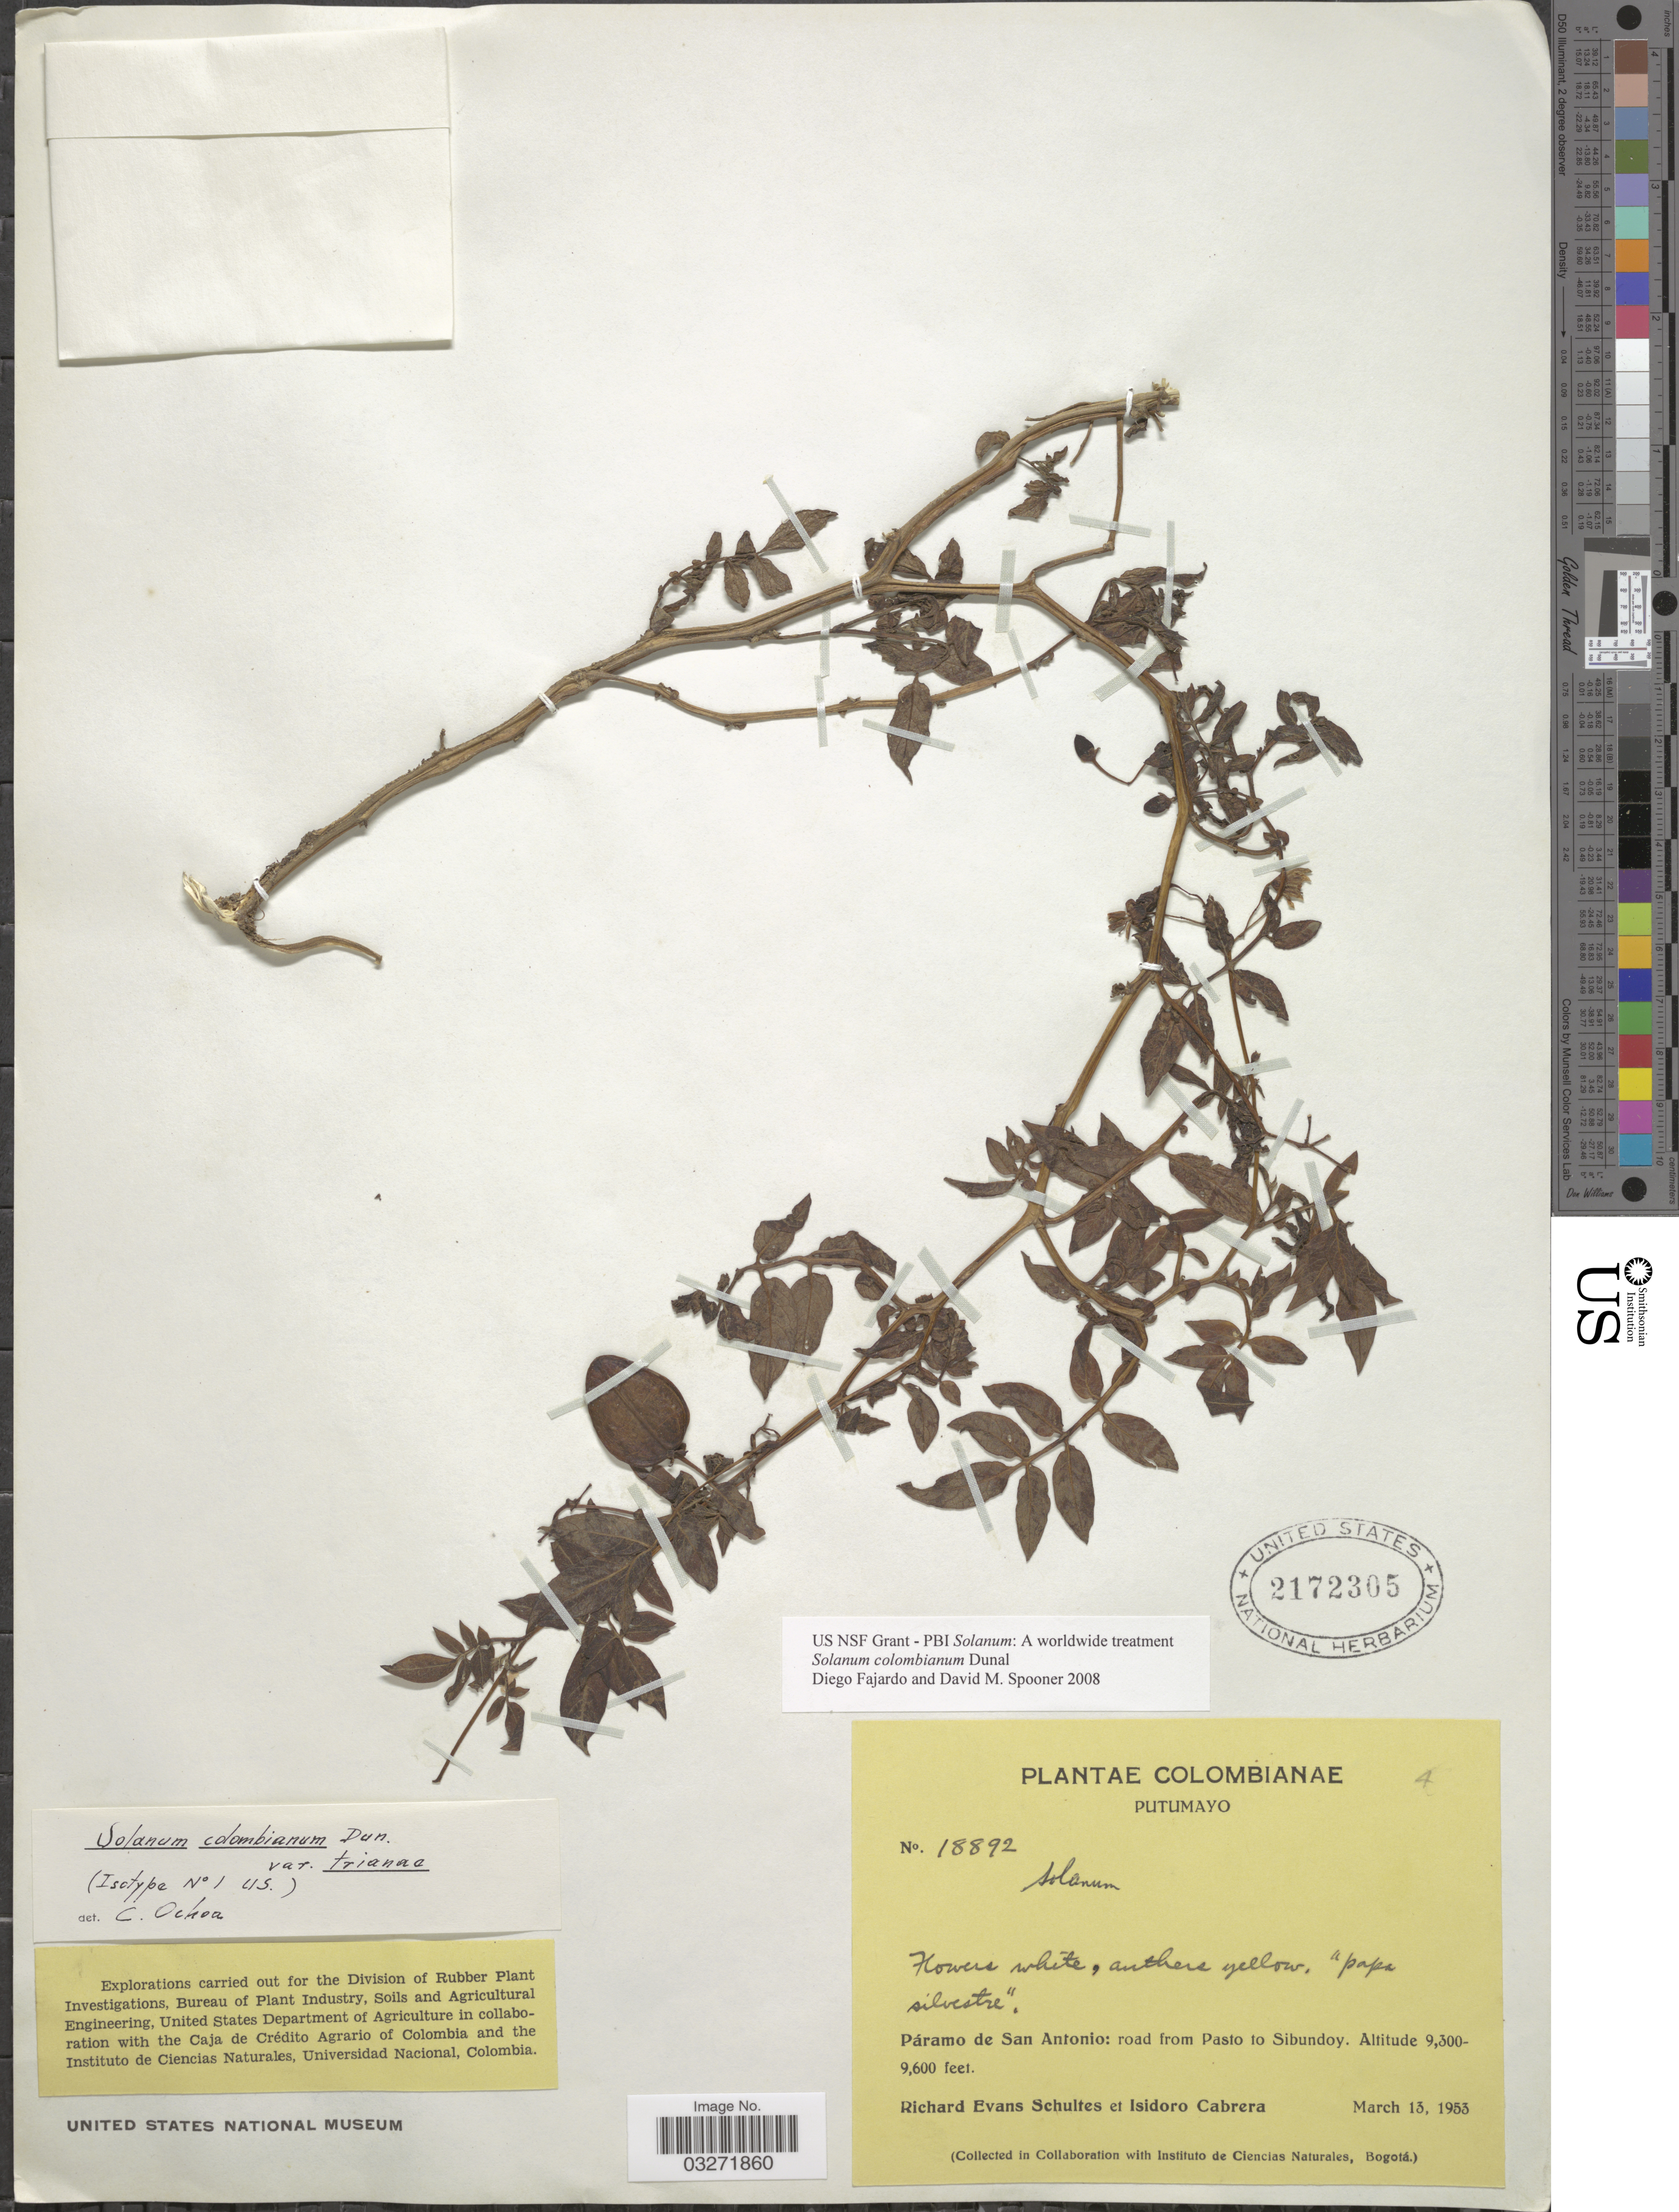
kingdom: Plantae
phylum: Tracheophyta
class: Magnoliopsida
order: Solanales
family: Solanaceae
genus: Solanum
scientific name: Solanum colombianum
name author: Dunal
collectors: R. E. Schultes & I. Cabrera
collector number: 18892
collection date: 1953-03-13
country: Colombia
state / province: Putumayo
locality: Páramo de San Antonio: road from Pasto to Sibundoy.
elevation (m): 2835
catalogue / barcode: US 2172305